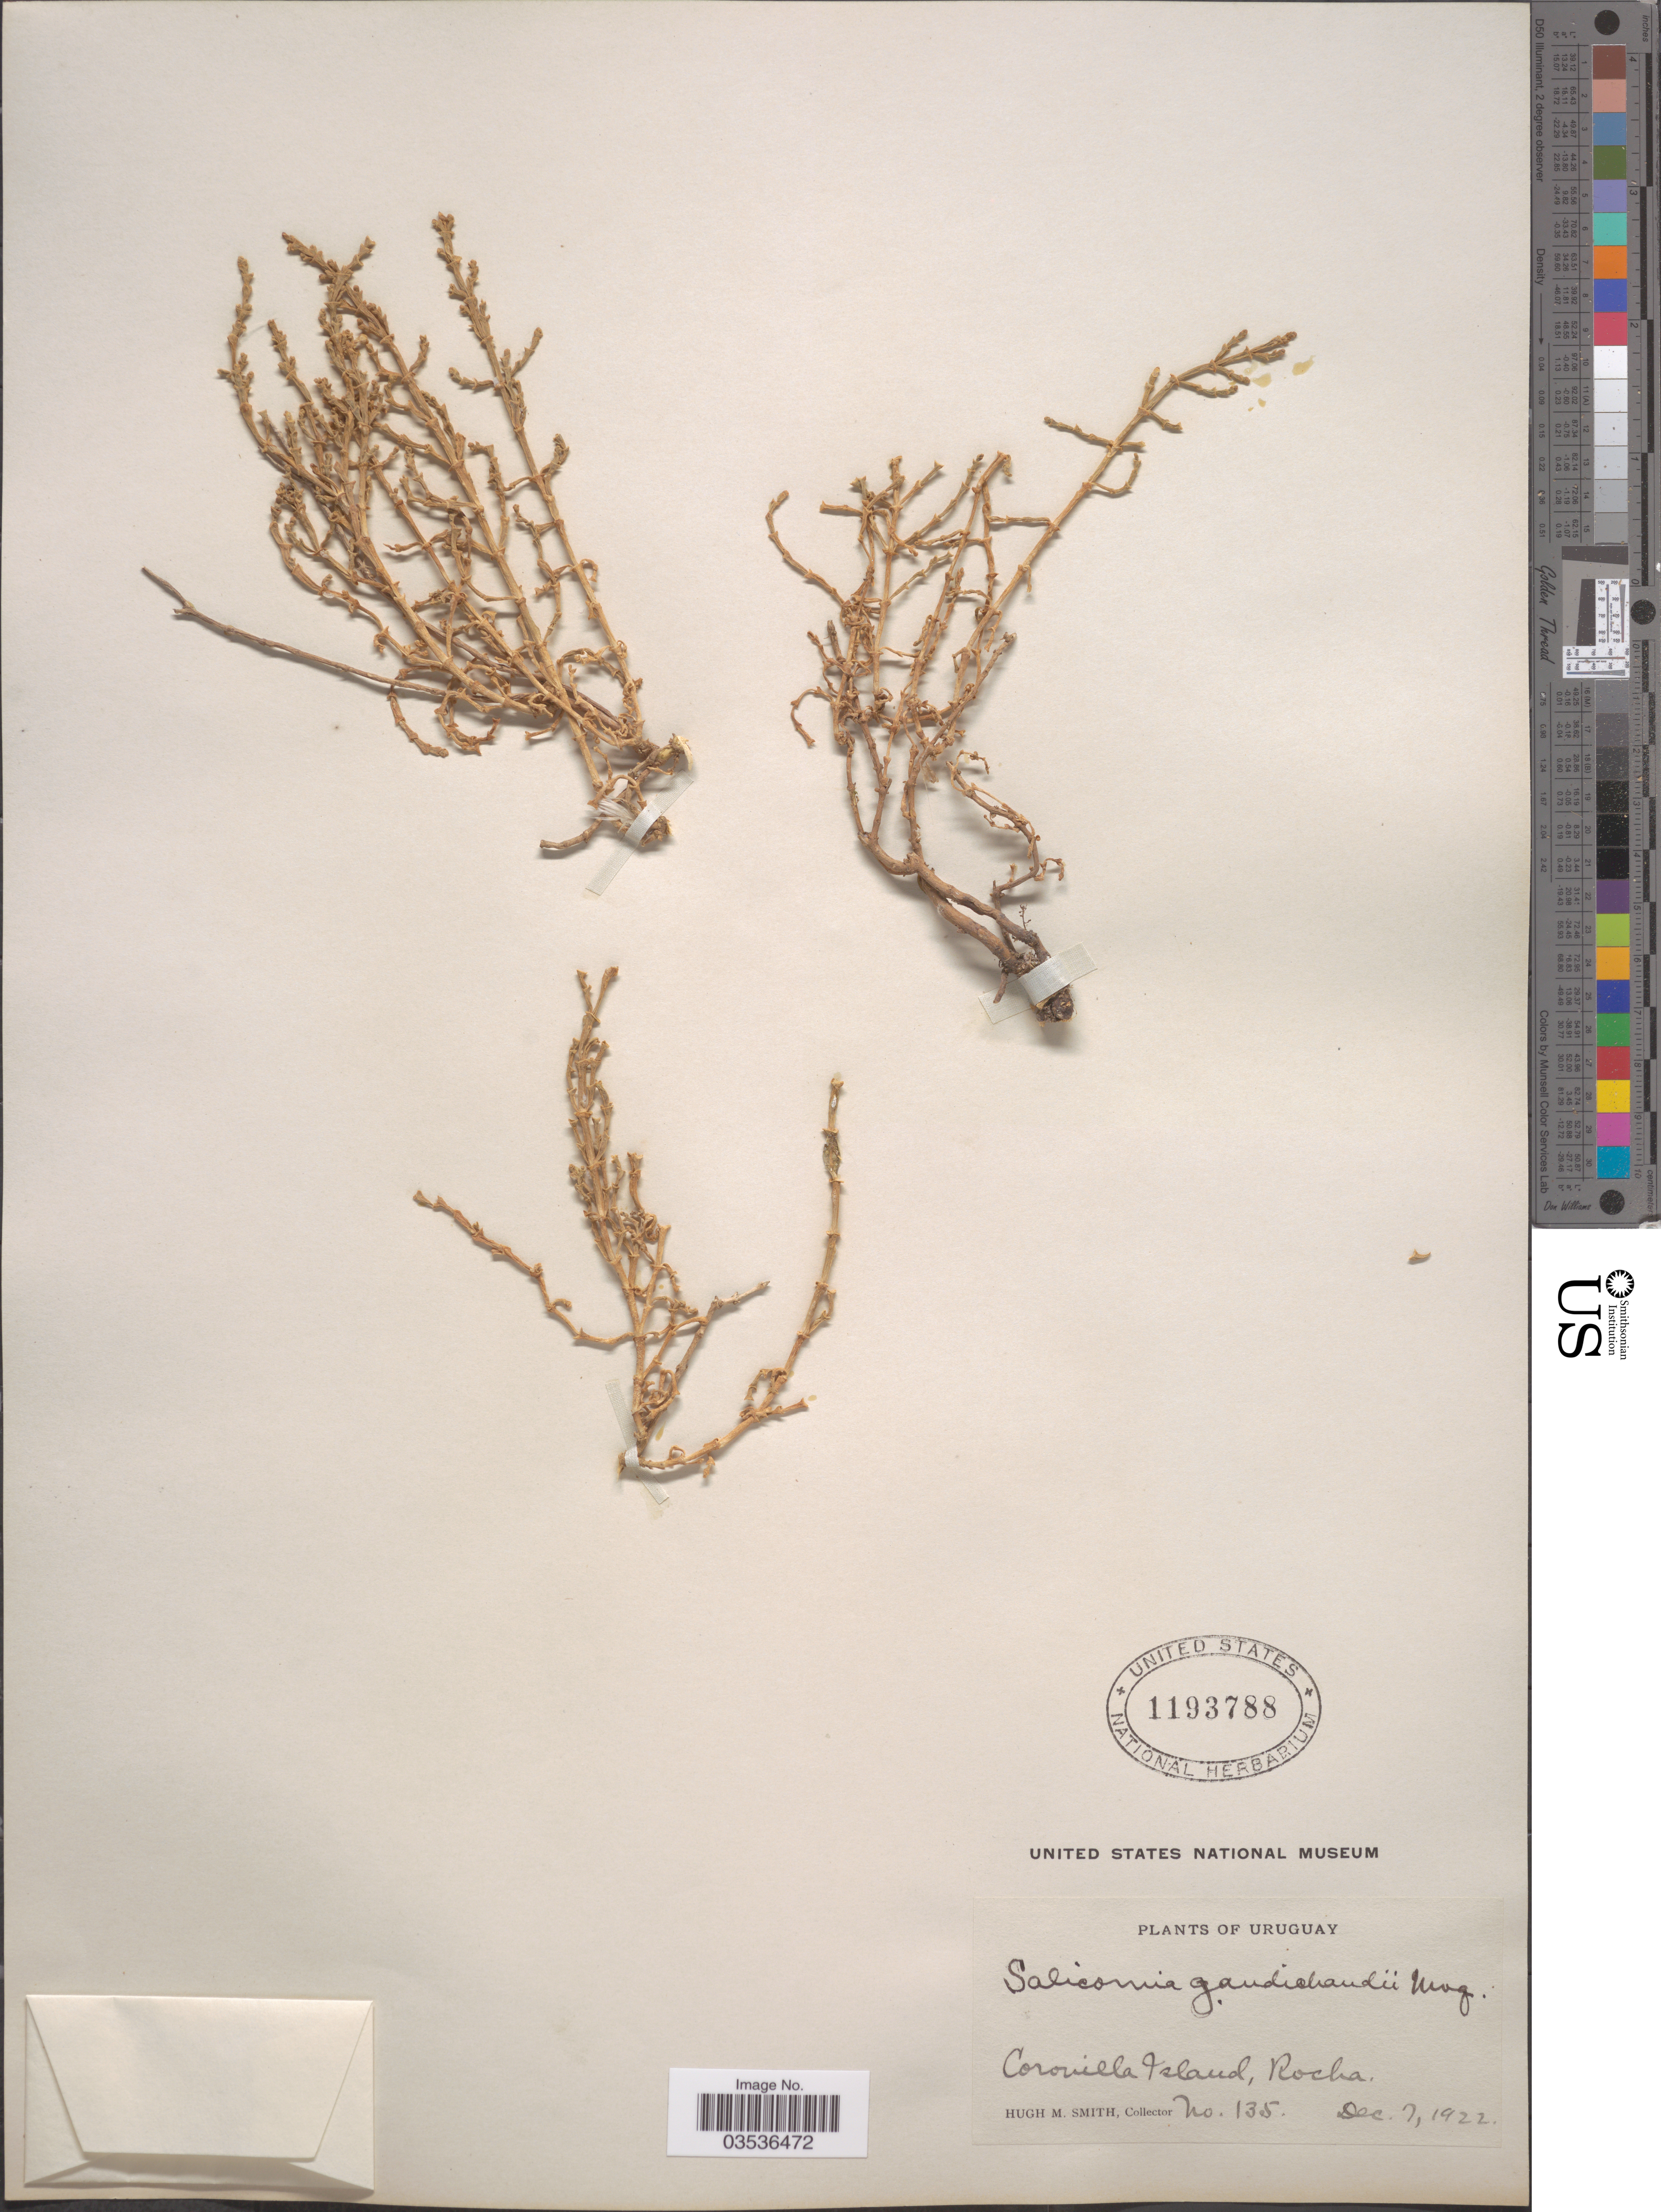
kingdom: Plantae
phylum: Tracheophyta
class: Magnoliopsida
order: Caryophyllales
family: Amaranthaceae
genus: Salicornia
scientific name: Salicornia virginica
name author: L.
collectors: H. M. Smith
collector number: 135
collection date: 1922-12-07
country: Uruguay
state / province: Rocha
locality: Coronilla Island.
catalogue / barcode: US 1193788